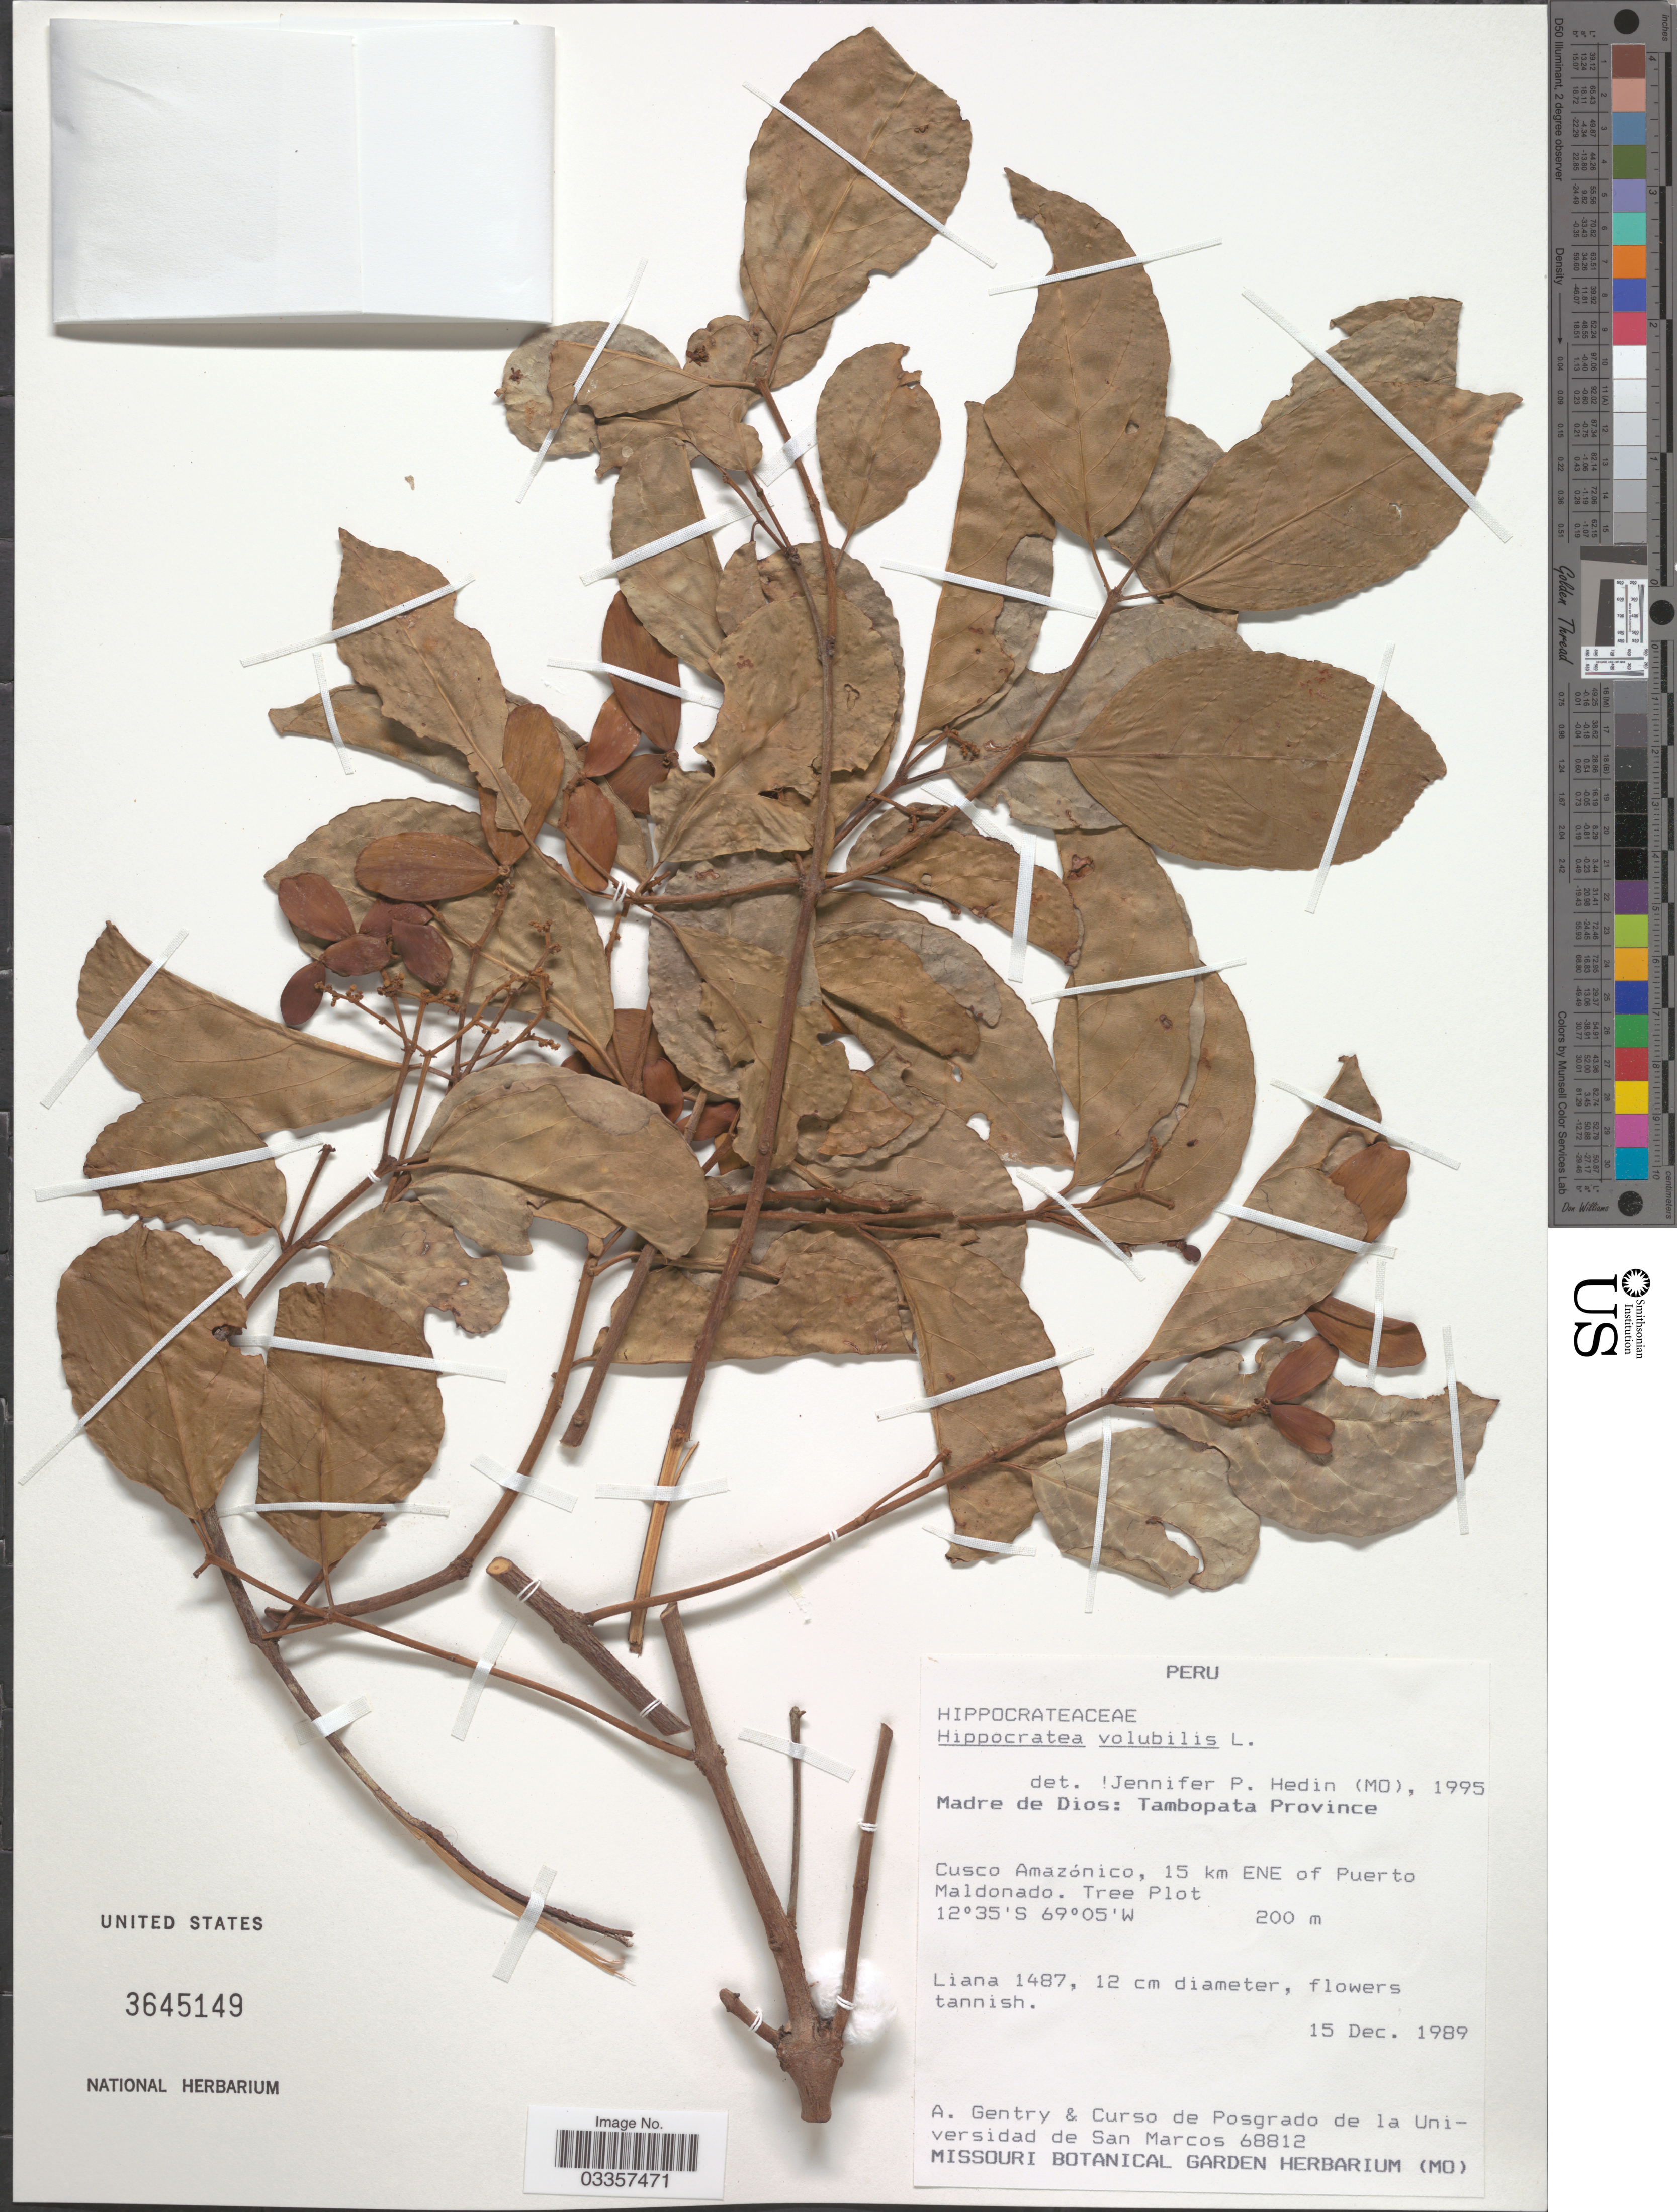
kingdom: Plantae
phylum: Tracheophyta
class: Magnoliopsida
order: Celastrales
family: Celastraceae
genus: Hippocratea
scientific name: Hippocratea volubilis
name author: L.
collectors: A. H. Gentry & Curso de Posgrado de la Univ. de San Marcos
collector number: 68812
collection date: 1989-12-15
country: Peru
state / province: Madre de Dios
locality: Tambopata Province. Cusco Amazónico, 15 km ENE of Puerto Maldonado.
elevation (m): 200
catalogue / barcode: US 3645149